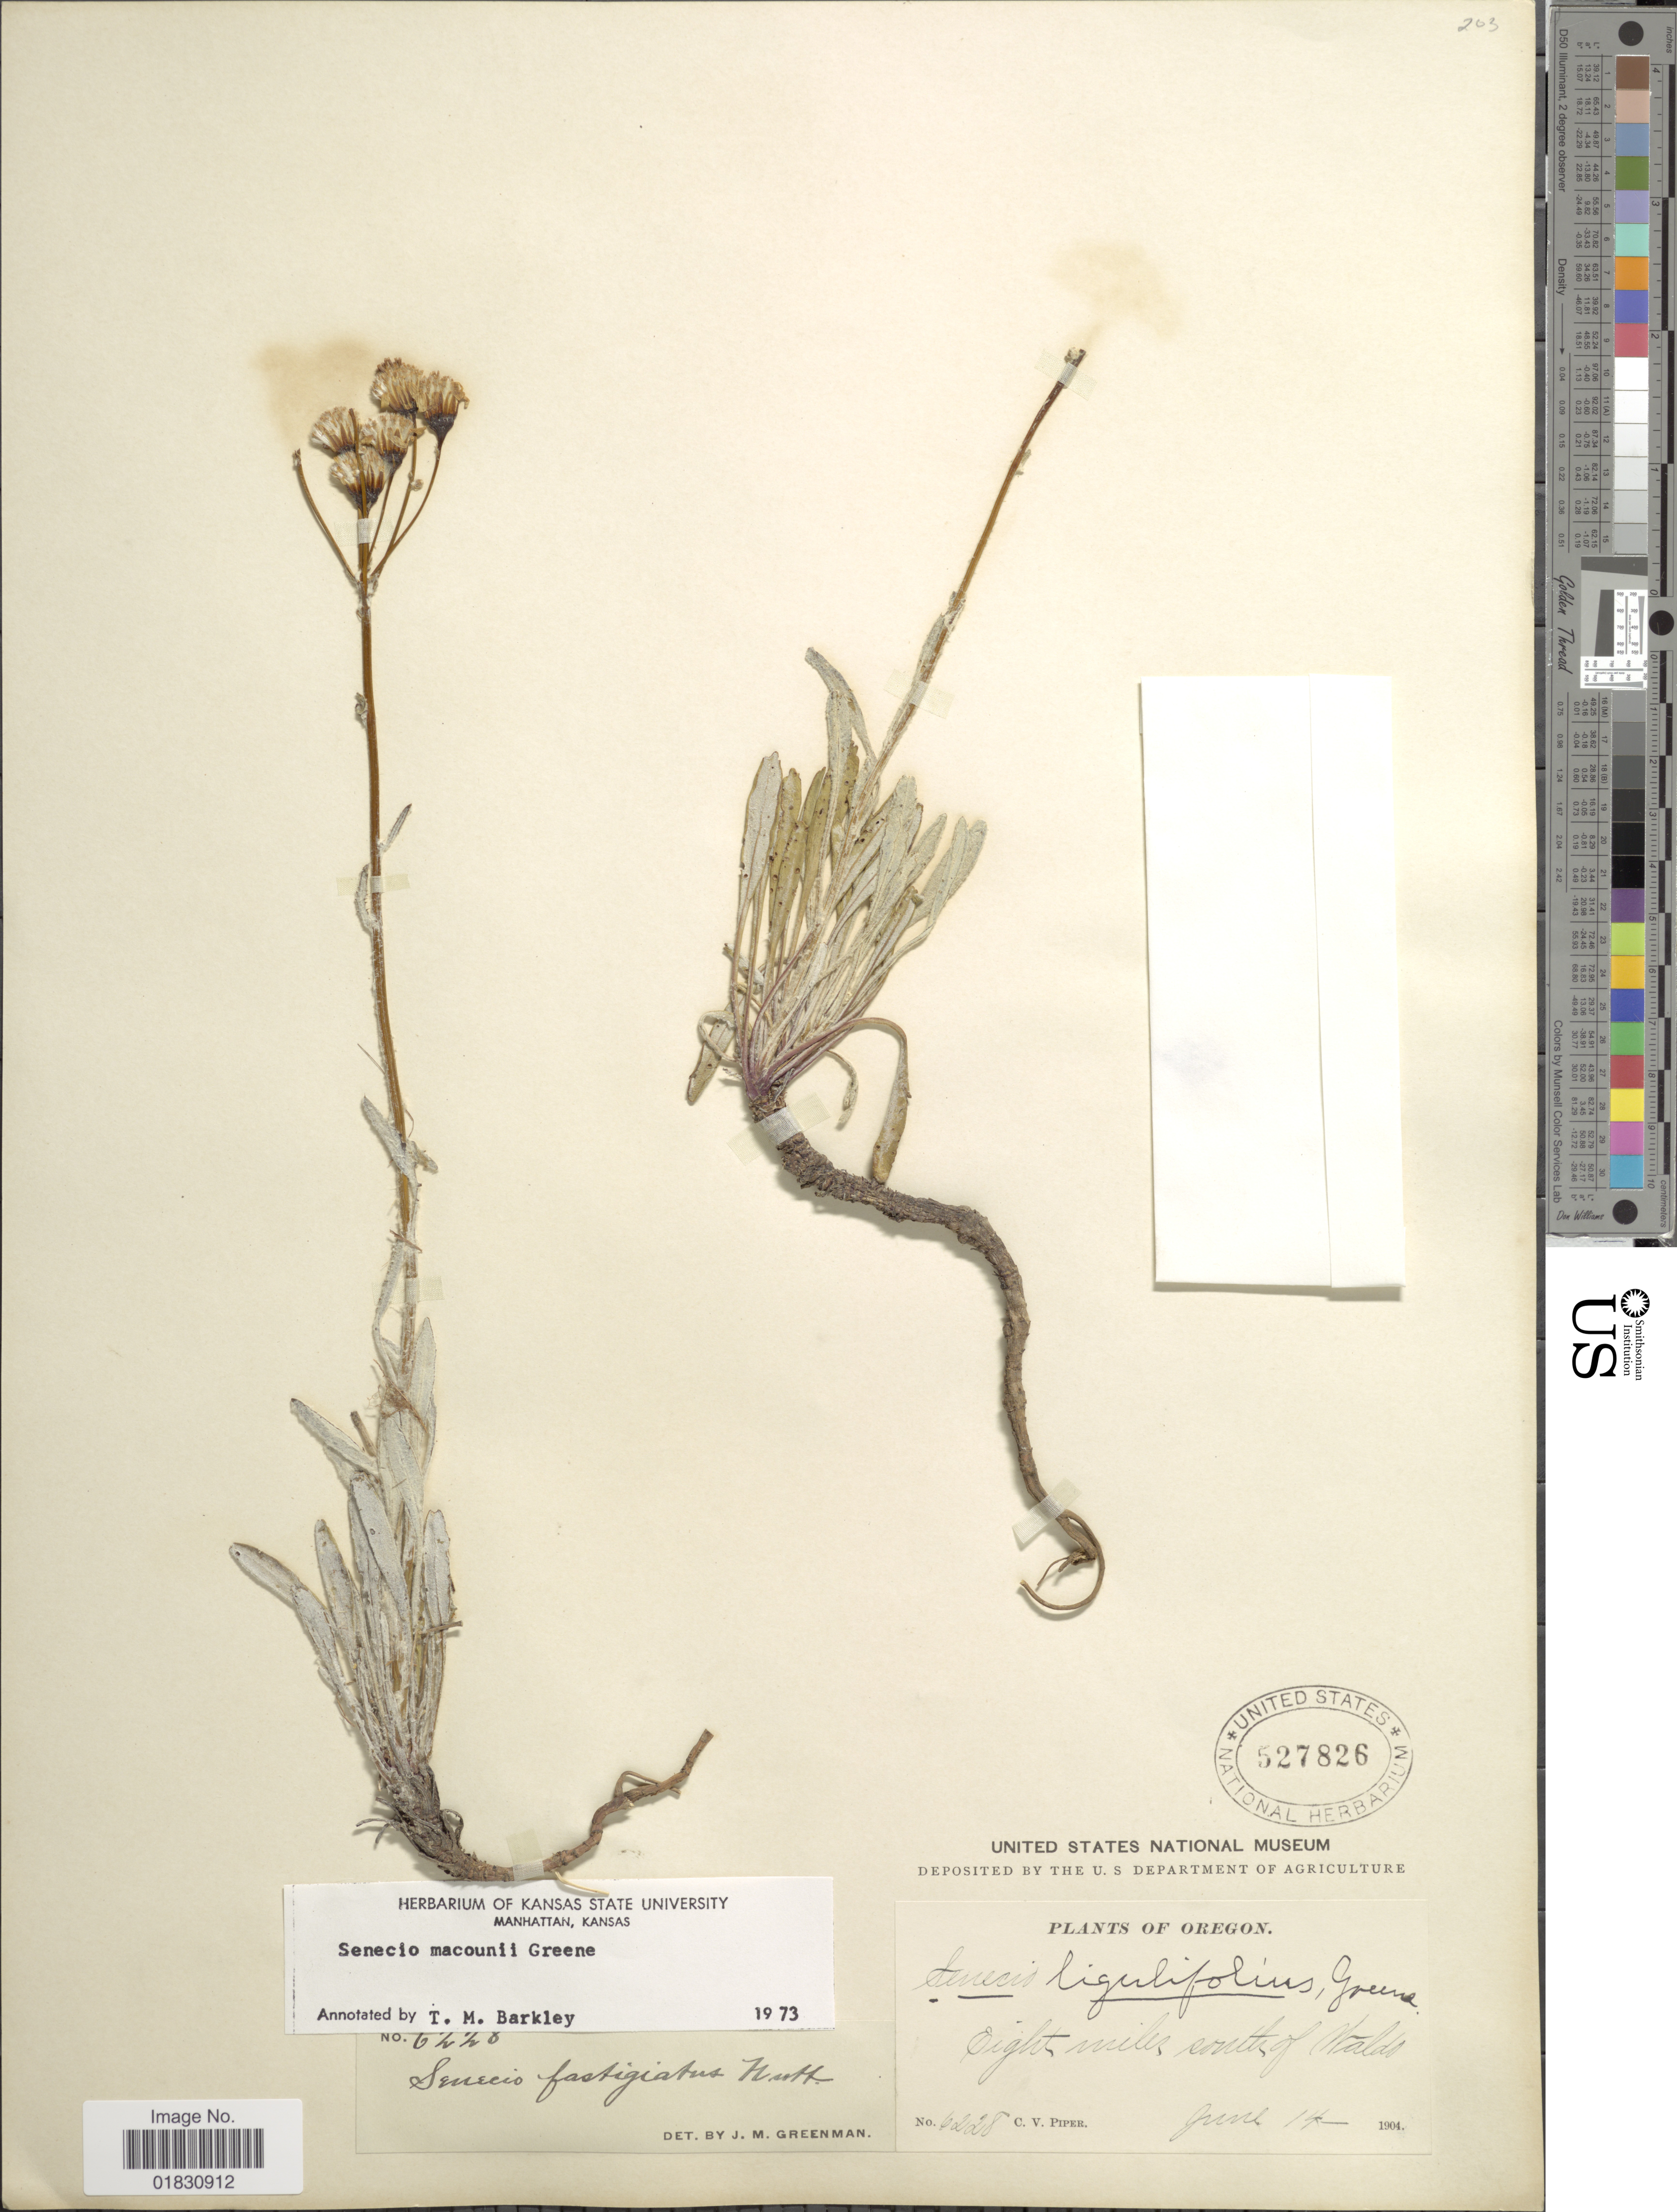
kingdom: Plantae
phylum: Tracheophyta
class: Magnoliopsida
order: Asterales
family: Asteraceae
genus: Packera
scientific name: Packera macounii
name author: (Greene) W.A. Weber & Á. Löve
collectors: C. V. Piper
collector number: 6228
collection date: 1904-06-14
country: United States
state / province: Oregon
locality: Eight miles, south of Waldo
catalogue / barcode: US 527826